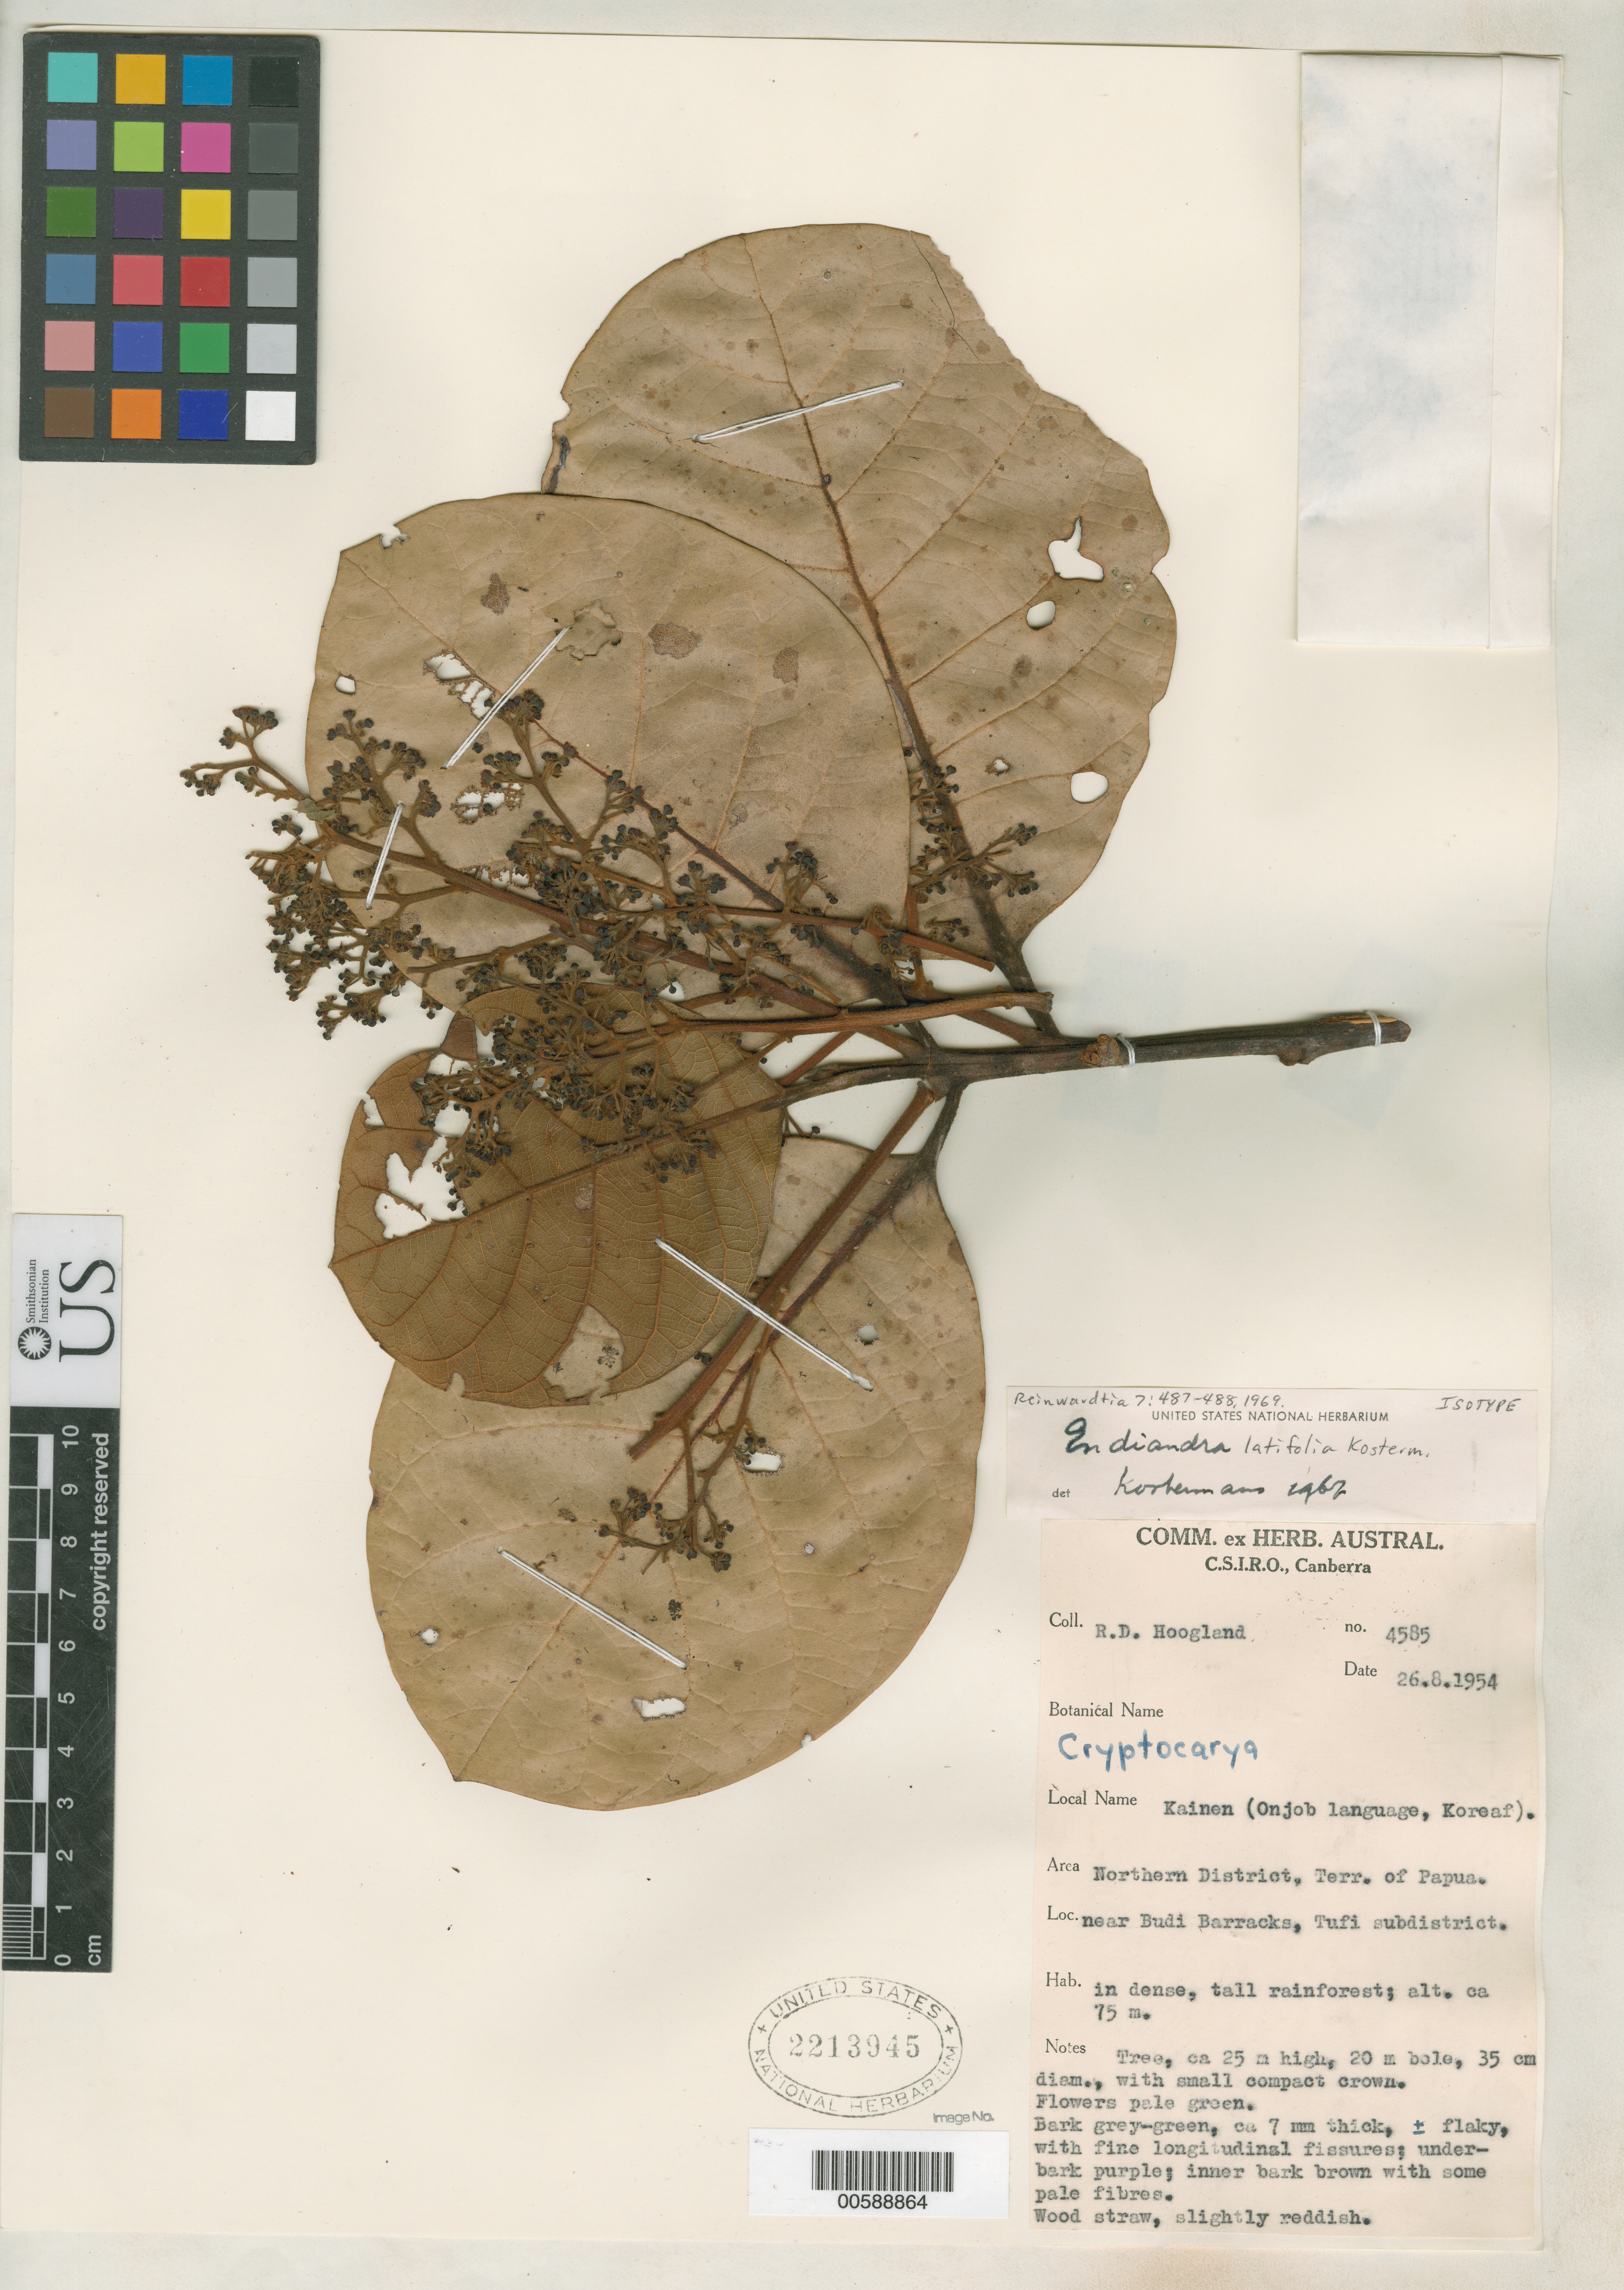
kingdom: Plantae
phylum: Tracheophyta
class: Magnoliopsida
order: Laurales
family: Lauraceae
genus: Endiandra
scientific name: Endiandra latifolia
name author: Kosterm.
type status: Isotype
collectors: R. D. Hoogland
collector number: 4585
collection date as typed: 26 Aug 1954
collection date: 1954-08-26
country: Papua New Guinea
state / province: Northern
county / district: Tufi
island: New Guinea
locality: Near Budi barracks, Tufi Subdistrict.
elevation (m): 75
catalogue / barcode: US 2213945